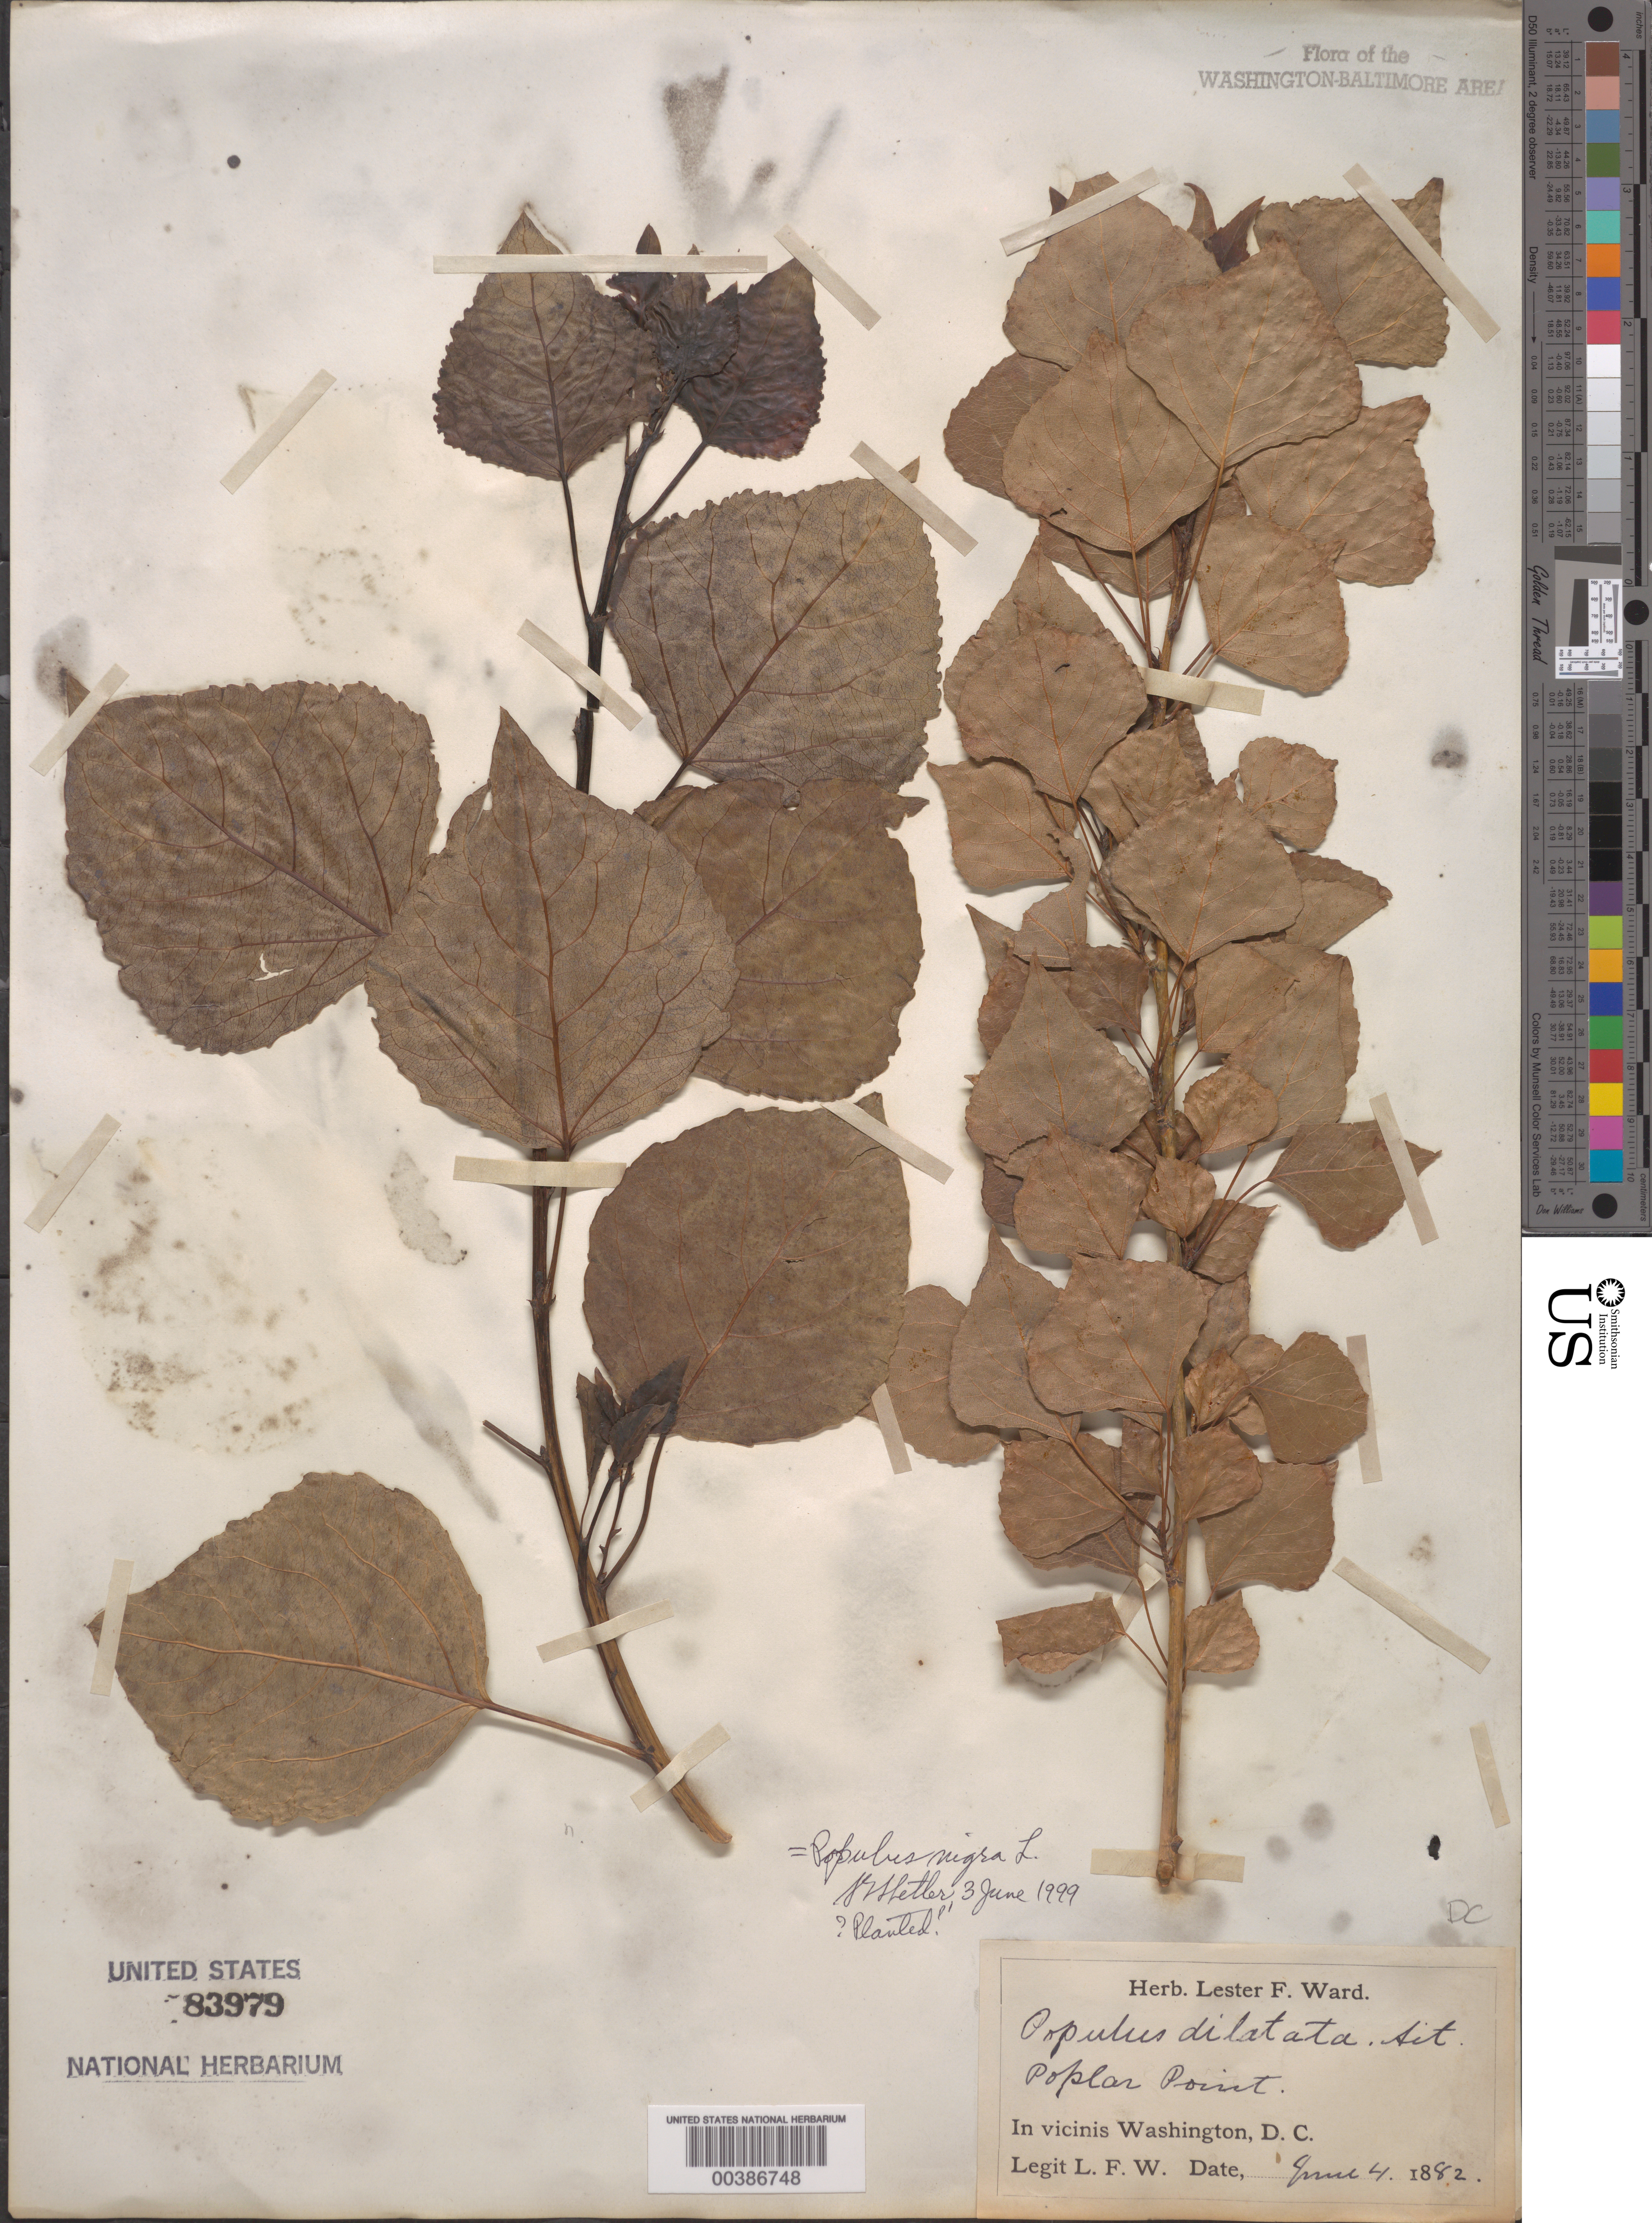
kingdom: Plantae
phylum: Tracheophyta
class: Magnoliopsida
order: Malpighiales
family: Salicaceae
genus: Populus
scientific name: Populus nigra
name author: L.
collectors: L. F. Ward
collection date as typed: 04 Jun 1882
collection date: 1882-06-04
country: United States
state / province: District of Columbia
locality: Poplar Point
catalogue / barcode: US 83979